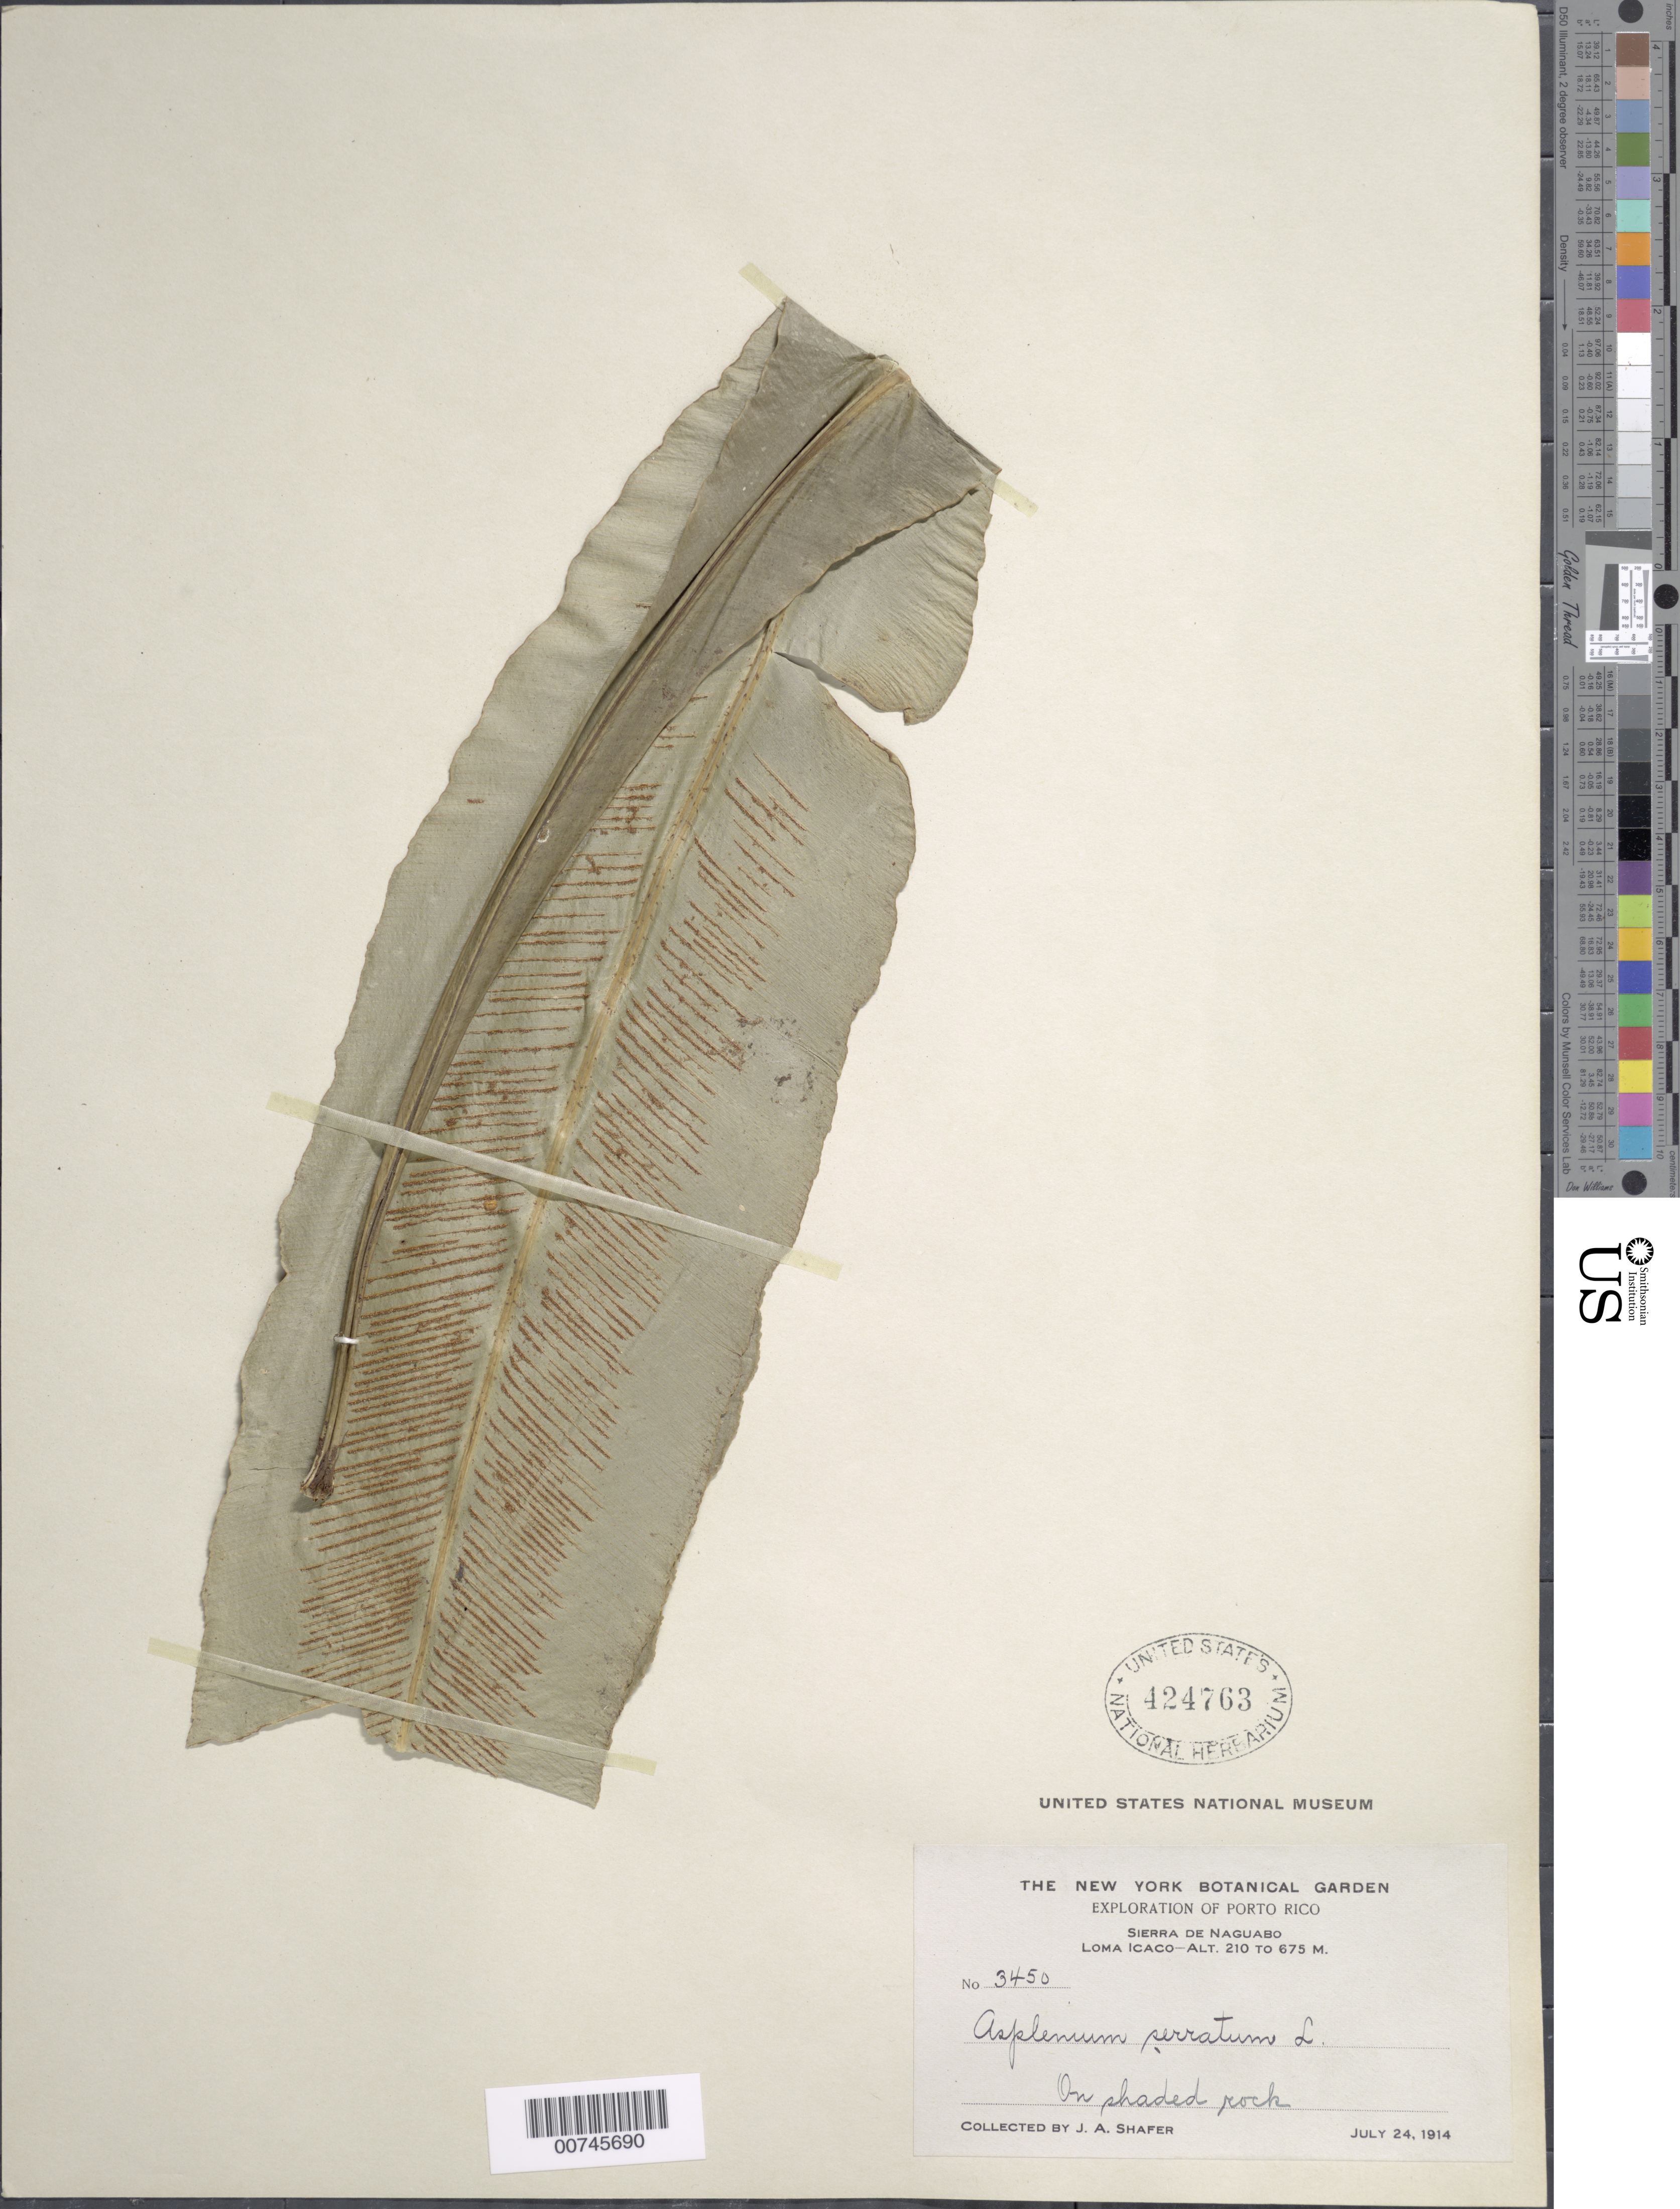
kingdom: Plantae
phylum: Tracheophyta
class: Polypodiopsida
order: Polypodiales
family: Aspleniaceae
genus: Asplenium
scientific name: Asplenium serratum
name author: L.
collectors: J. A. Shafer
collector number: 3450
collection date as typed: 24 Jul 1914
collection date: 1914-07-24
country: Puerto Rico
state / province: Naguabo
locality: Sierra de Naguabo, Loma Icaco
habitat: On shaded rock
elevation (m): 210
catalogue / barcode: US 424763